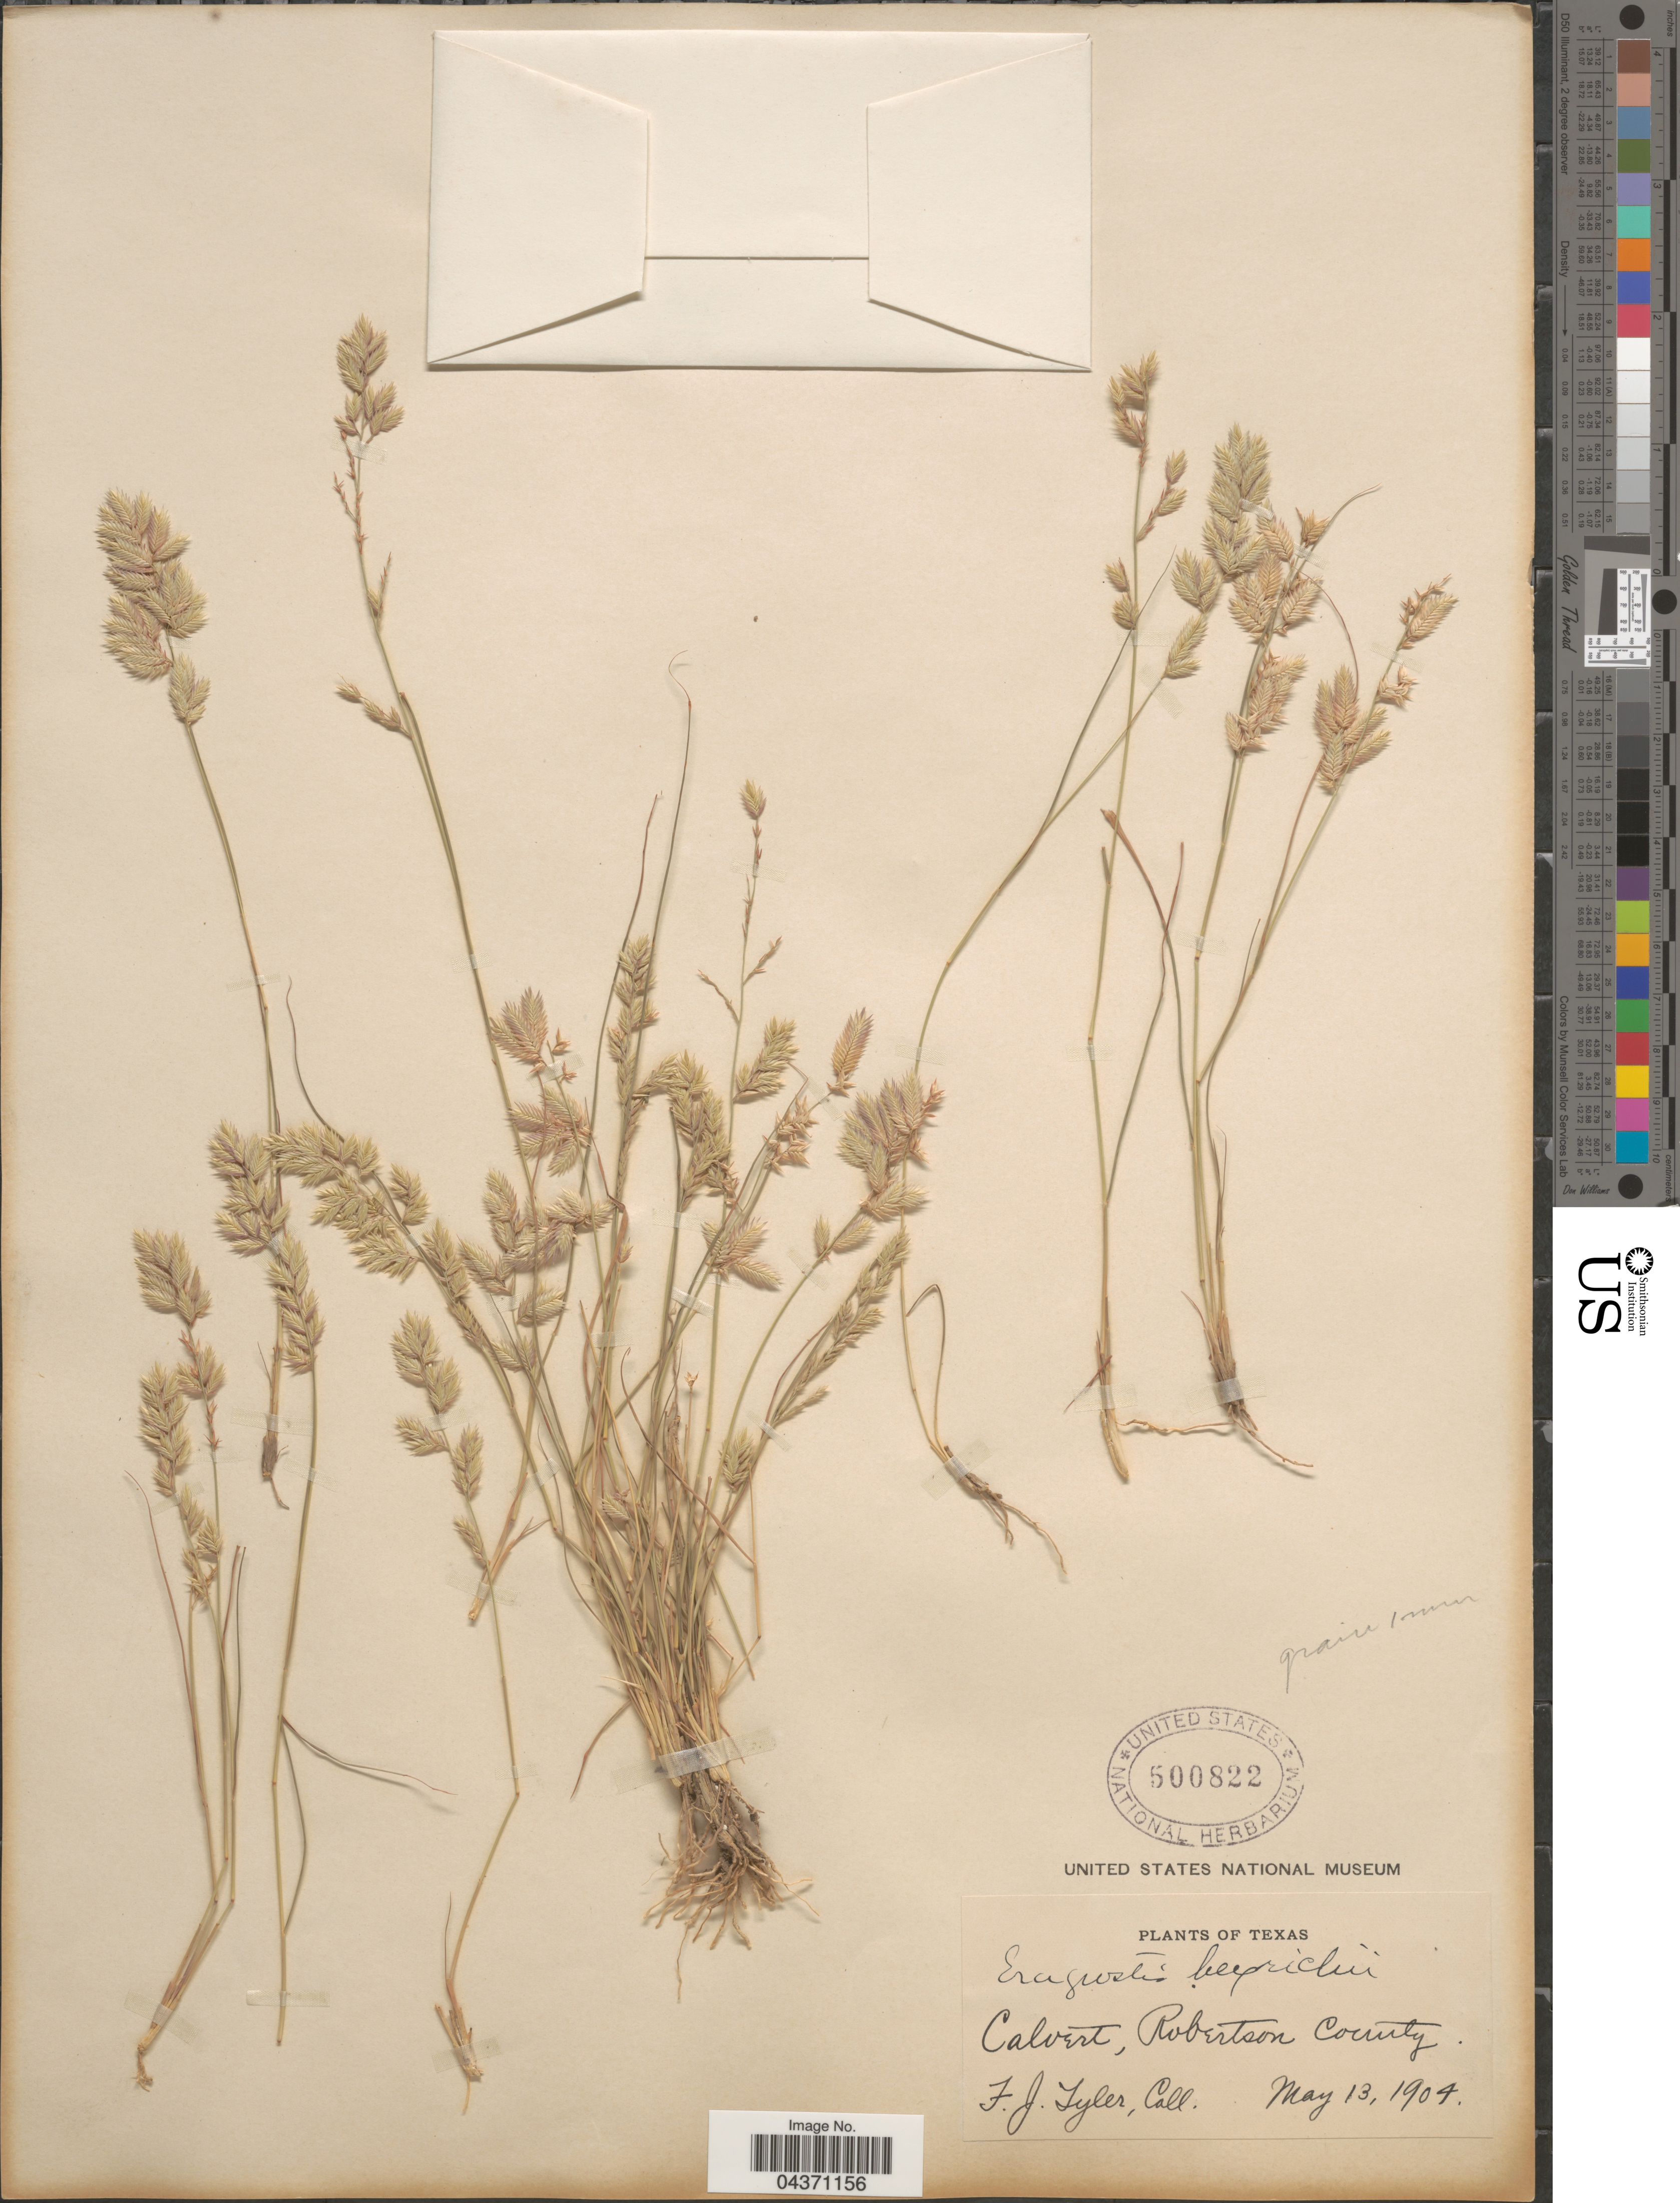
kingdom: Plantae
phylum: Tracheophyta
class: Liliopsida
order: Poales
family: Poaceae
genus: Eragrostis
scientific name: Eragrostis secundiflora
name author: J. Presl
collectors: F. Tyler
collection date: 1904-05-13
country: United States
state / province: Texas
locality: Calvert, Robertson County.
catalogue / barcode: US 500822